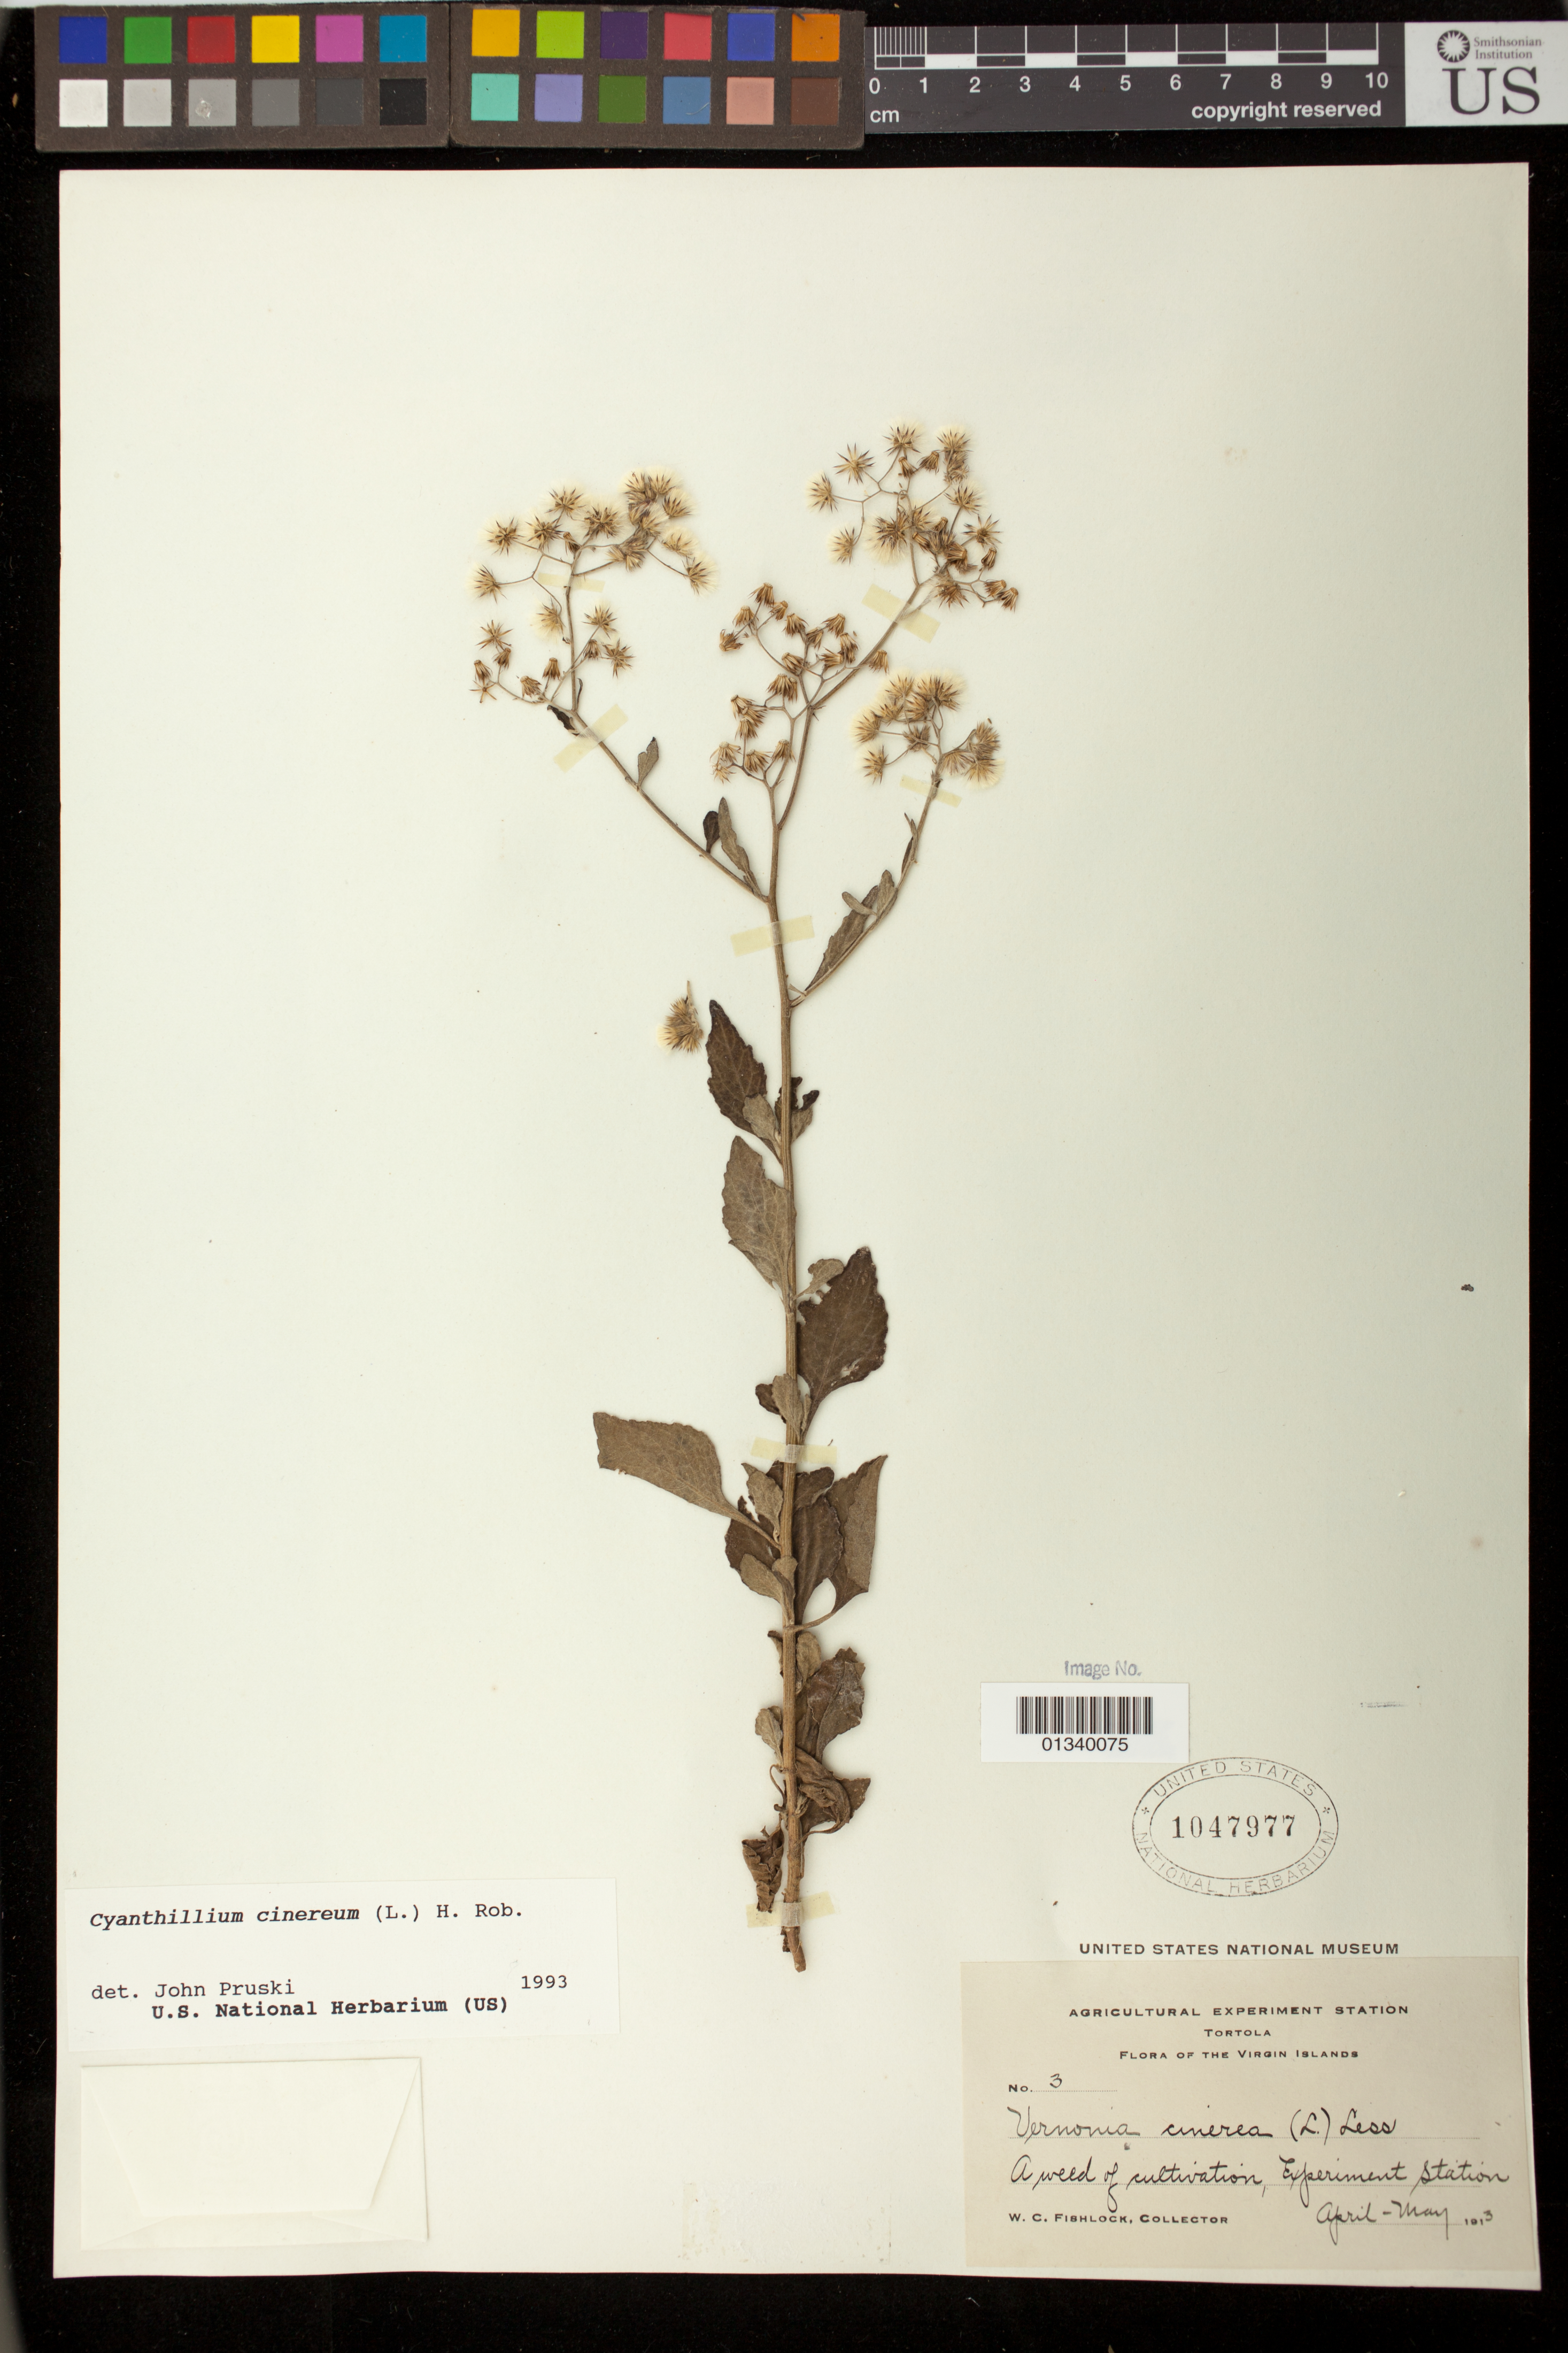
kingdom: Plantae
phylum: Tracheophyta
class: Magnoliopsida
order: Asterales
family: Asteraceae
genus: Cyanthillium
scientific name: Cyanthillium cinereum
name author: (L.) H. Rob.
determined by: Pruski, J. F.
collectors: W. Fishlock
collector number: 3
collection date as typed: Apr 1913 to -- May 1913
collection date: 1913-04/1913-05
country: British Virgin Islands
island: Tortola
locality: Experimental Station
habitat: A weed of cultivation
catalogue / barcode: US 1047977